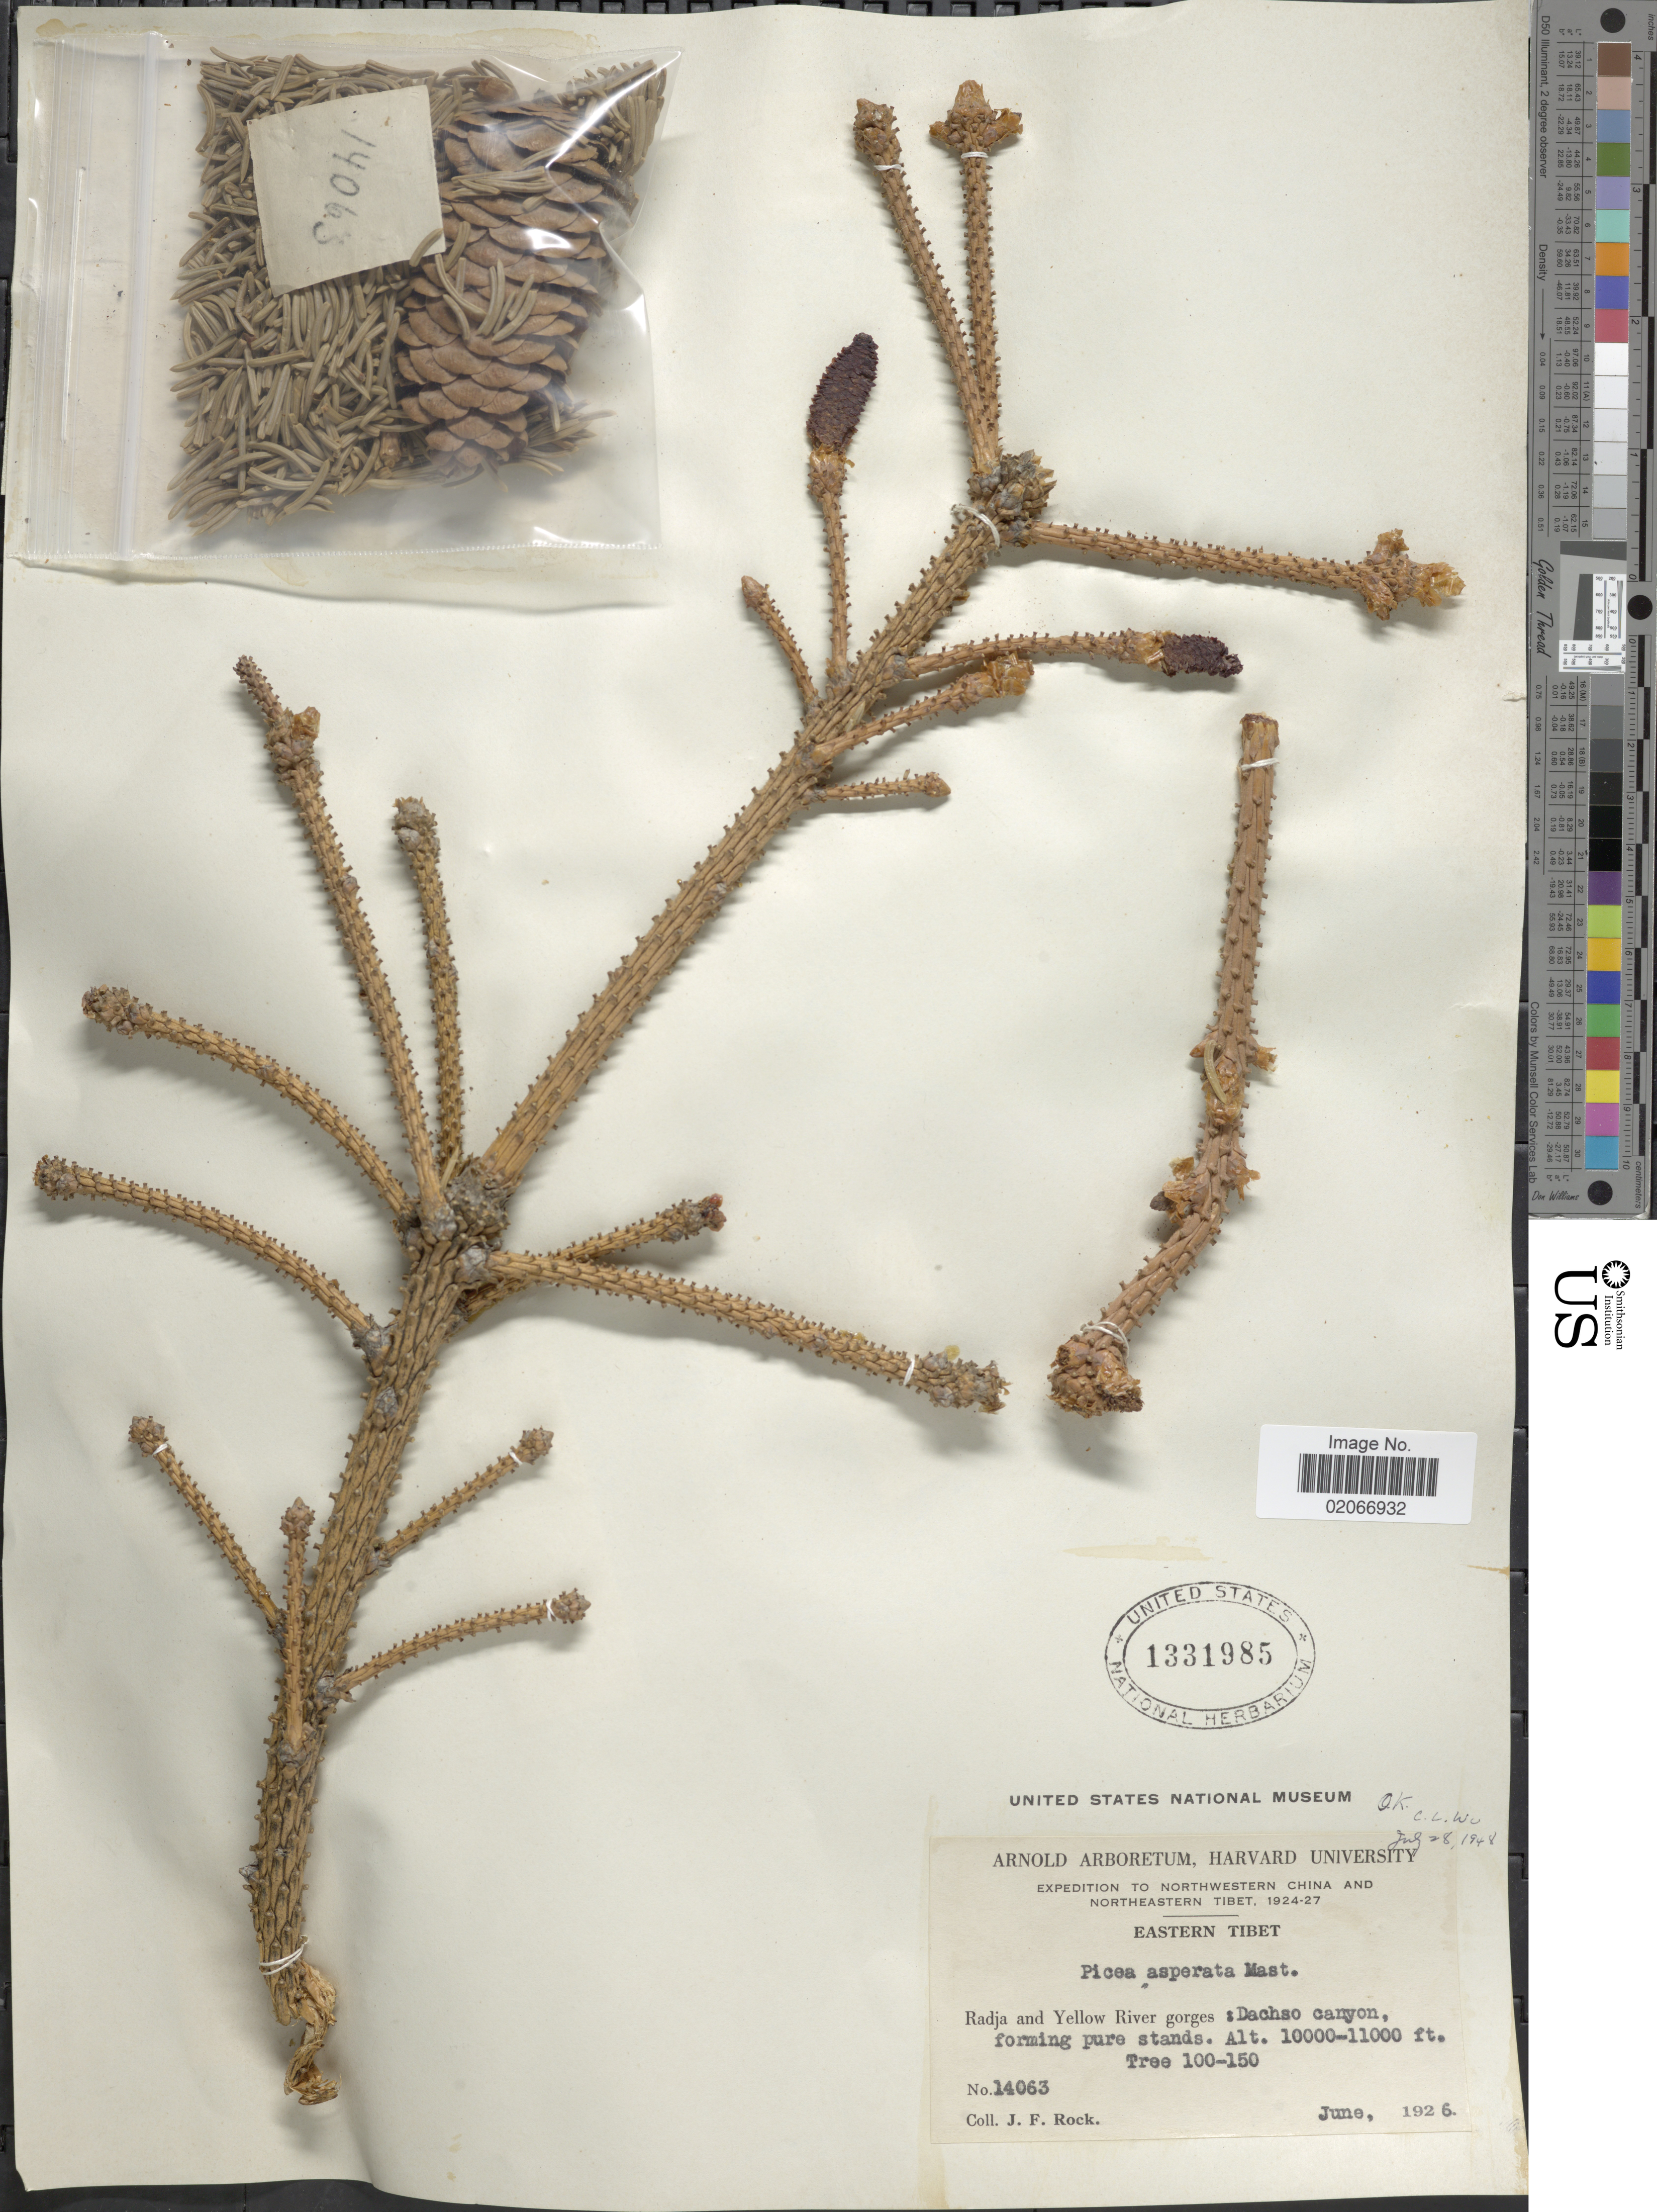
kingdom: Plantae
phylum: Tracheophyta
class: Pinopsida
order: Pinales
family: Pinaceae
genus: Picea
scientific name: Picea asperata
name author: Mast.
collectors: J. Rock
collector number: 14063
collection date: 1926-06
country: China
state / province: Xizang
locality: Northwestern China and Northeastern Tibet. Eastern Tibet. Radja and Yellow River gorger: Dachso canyon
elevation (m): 3048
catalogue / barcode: US 1331985